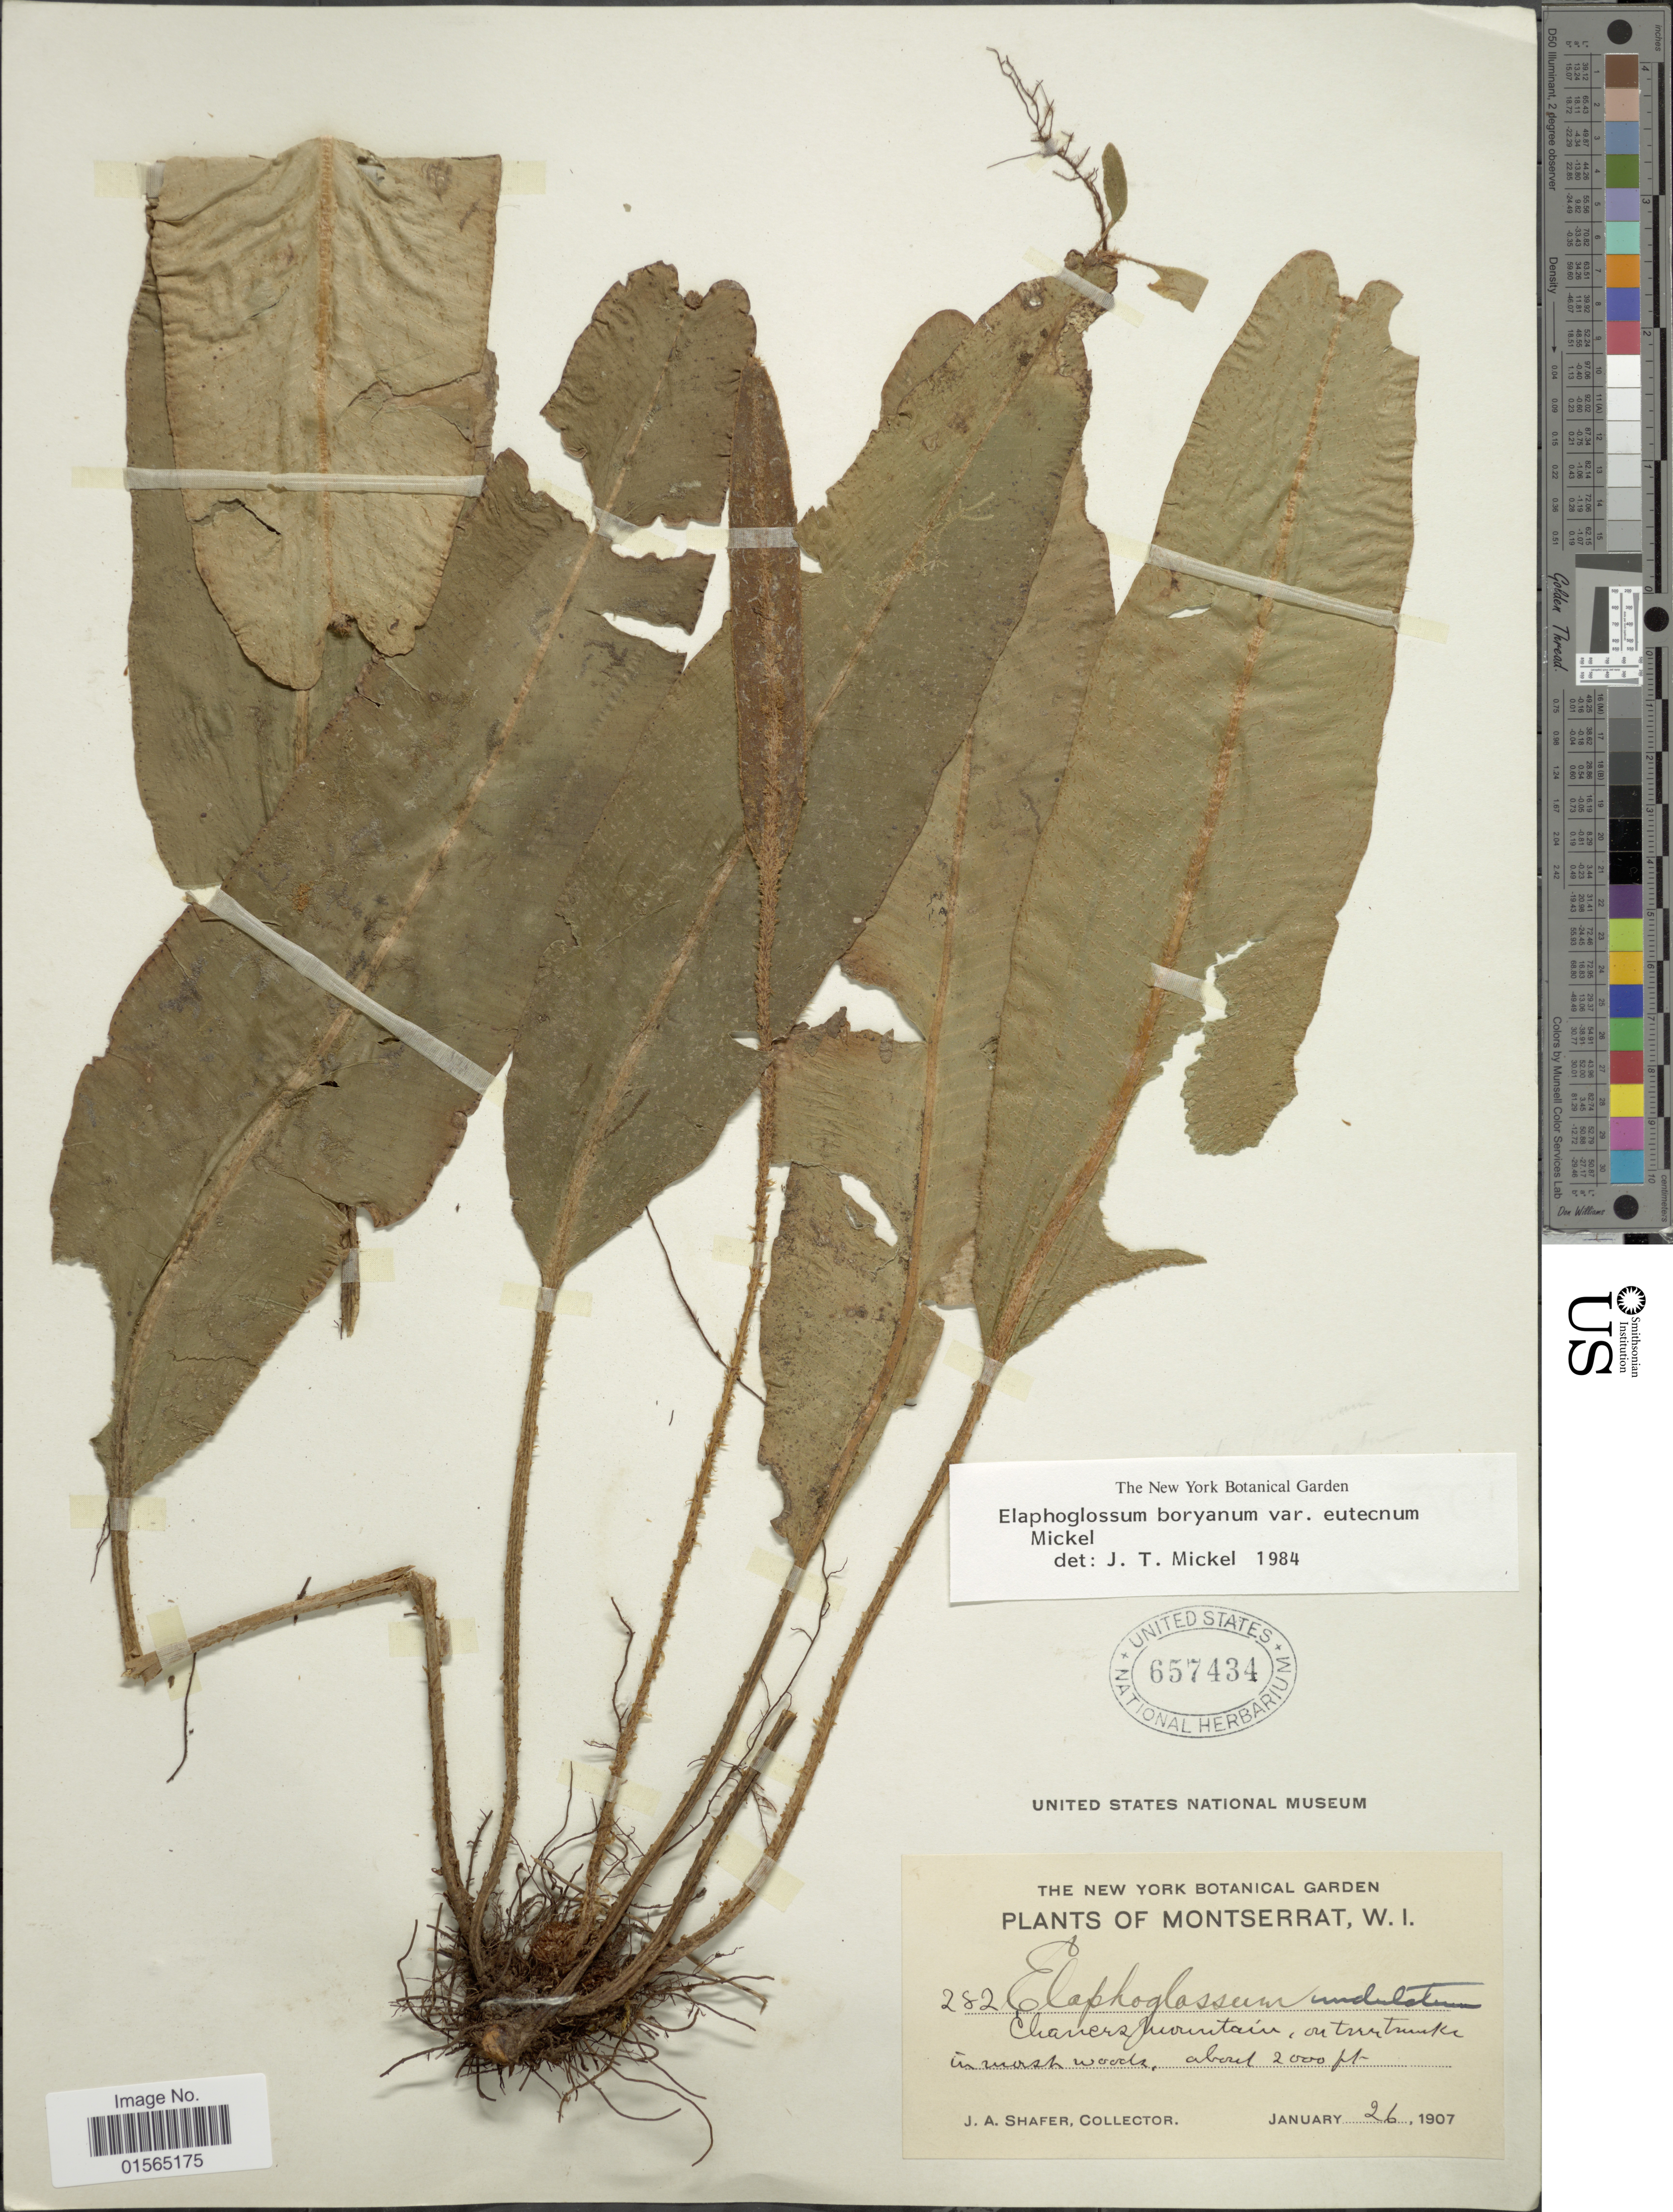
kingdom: Plantae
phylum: Tracheophyta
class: Polypodiopsida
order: Polypodiales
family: Dryopteridaceae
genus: Elaphoglossum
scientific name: Elaphoglossum boryanum var. eutecnum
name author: Mickel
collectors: J. A. Shafer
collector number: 282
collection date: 1907-01-26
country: Montserrat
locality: Chances Mountain, on tree trunk in moist woods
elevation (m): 610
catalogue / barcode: US 657434